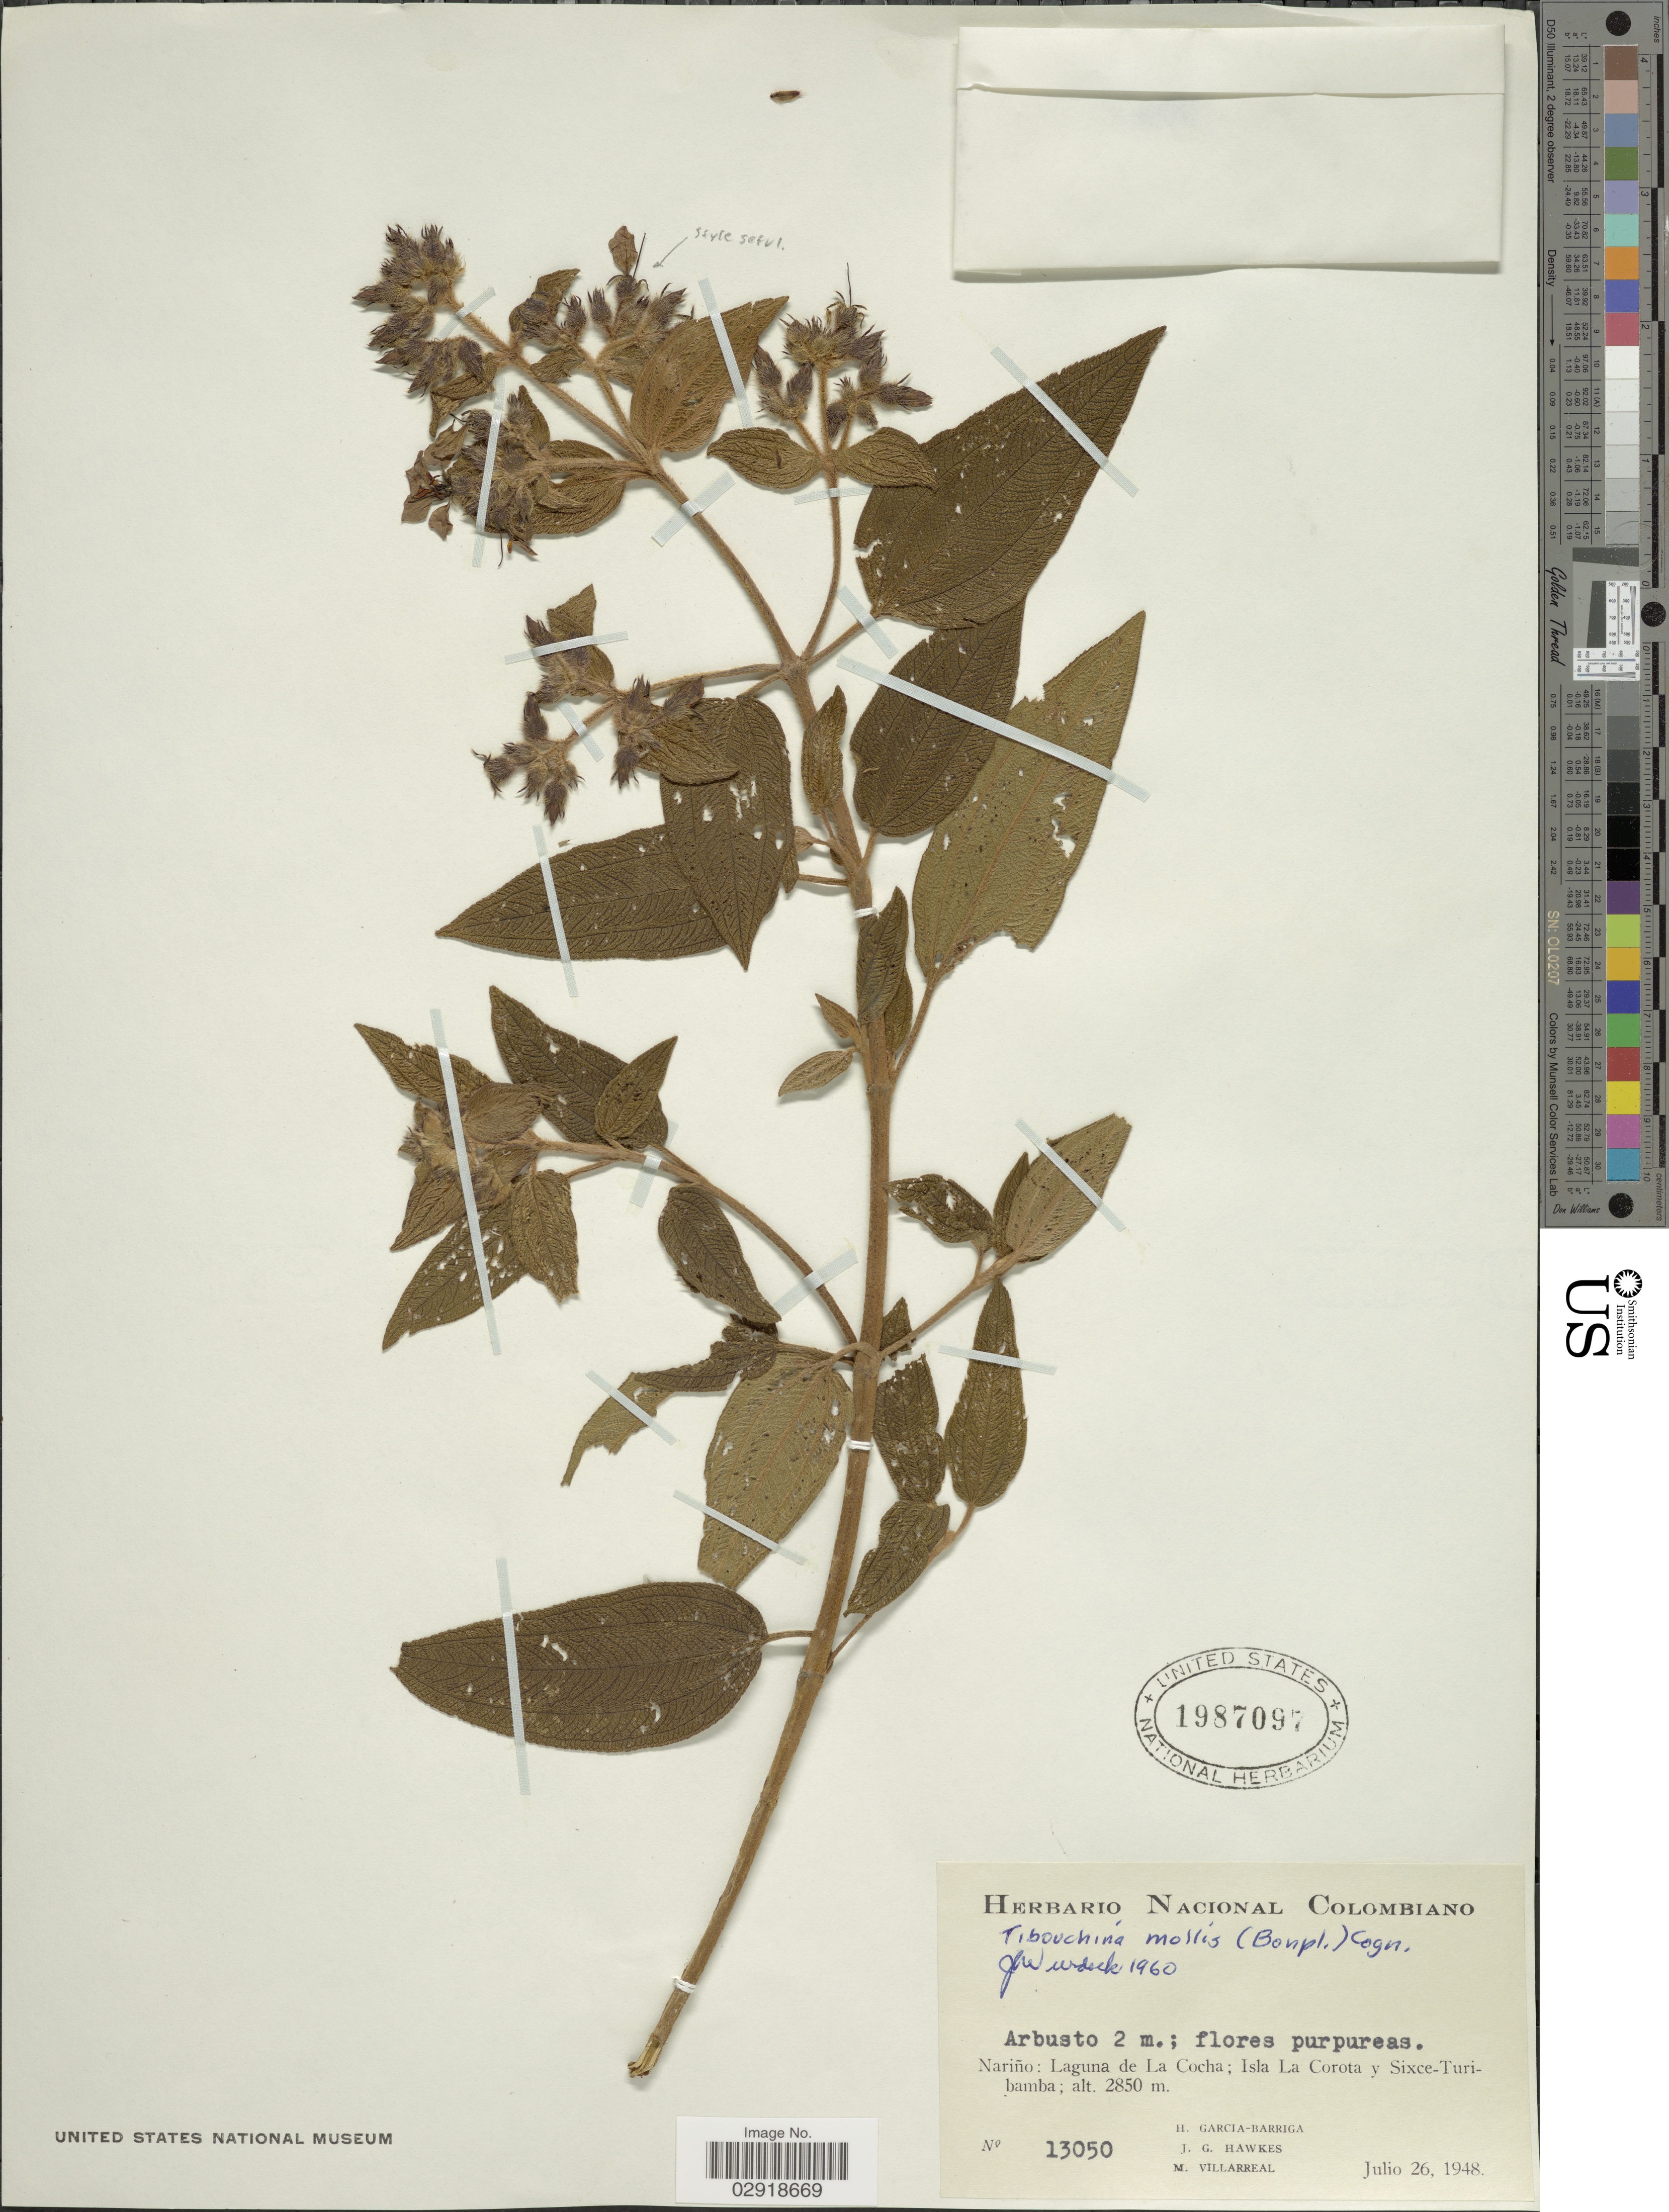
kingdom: Plantae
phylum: Tracheophyta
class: Magnoliopsida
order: Myrtales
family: Melastomataceae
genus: Chaetogastra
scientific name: Chaetogastra mollis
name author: (Bonpl.) DC.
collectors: H. García Barriga, J. Hawkes & M. Villarreal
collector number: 13050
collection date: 1948-07-26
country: Colombia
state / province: Nariño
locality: Laguna de La Cocha; Isla La Corota y Sixce-Turibamba.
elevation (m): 2850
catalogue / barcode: US 1987097